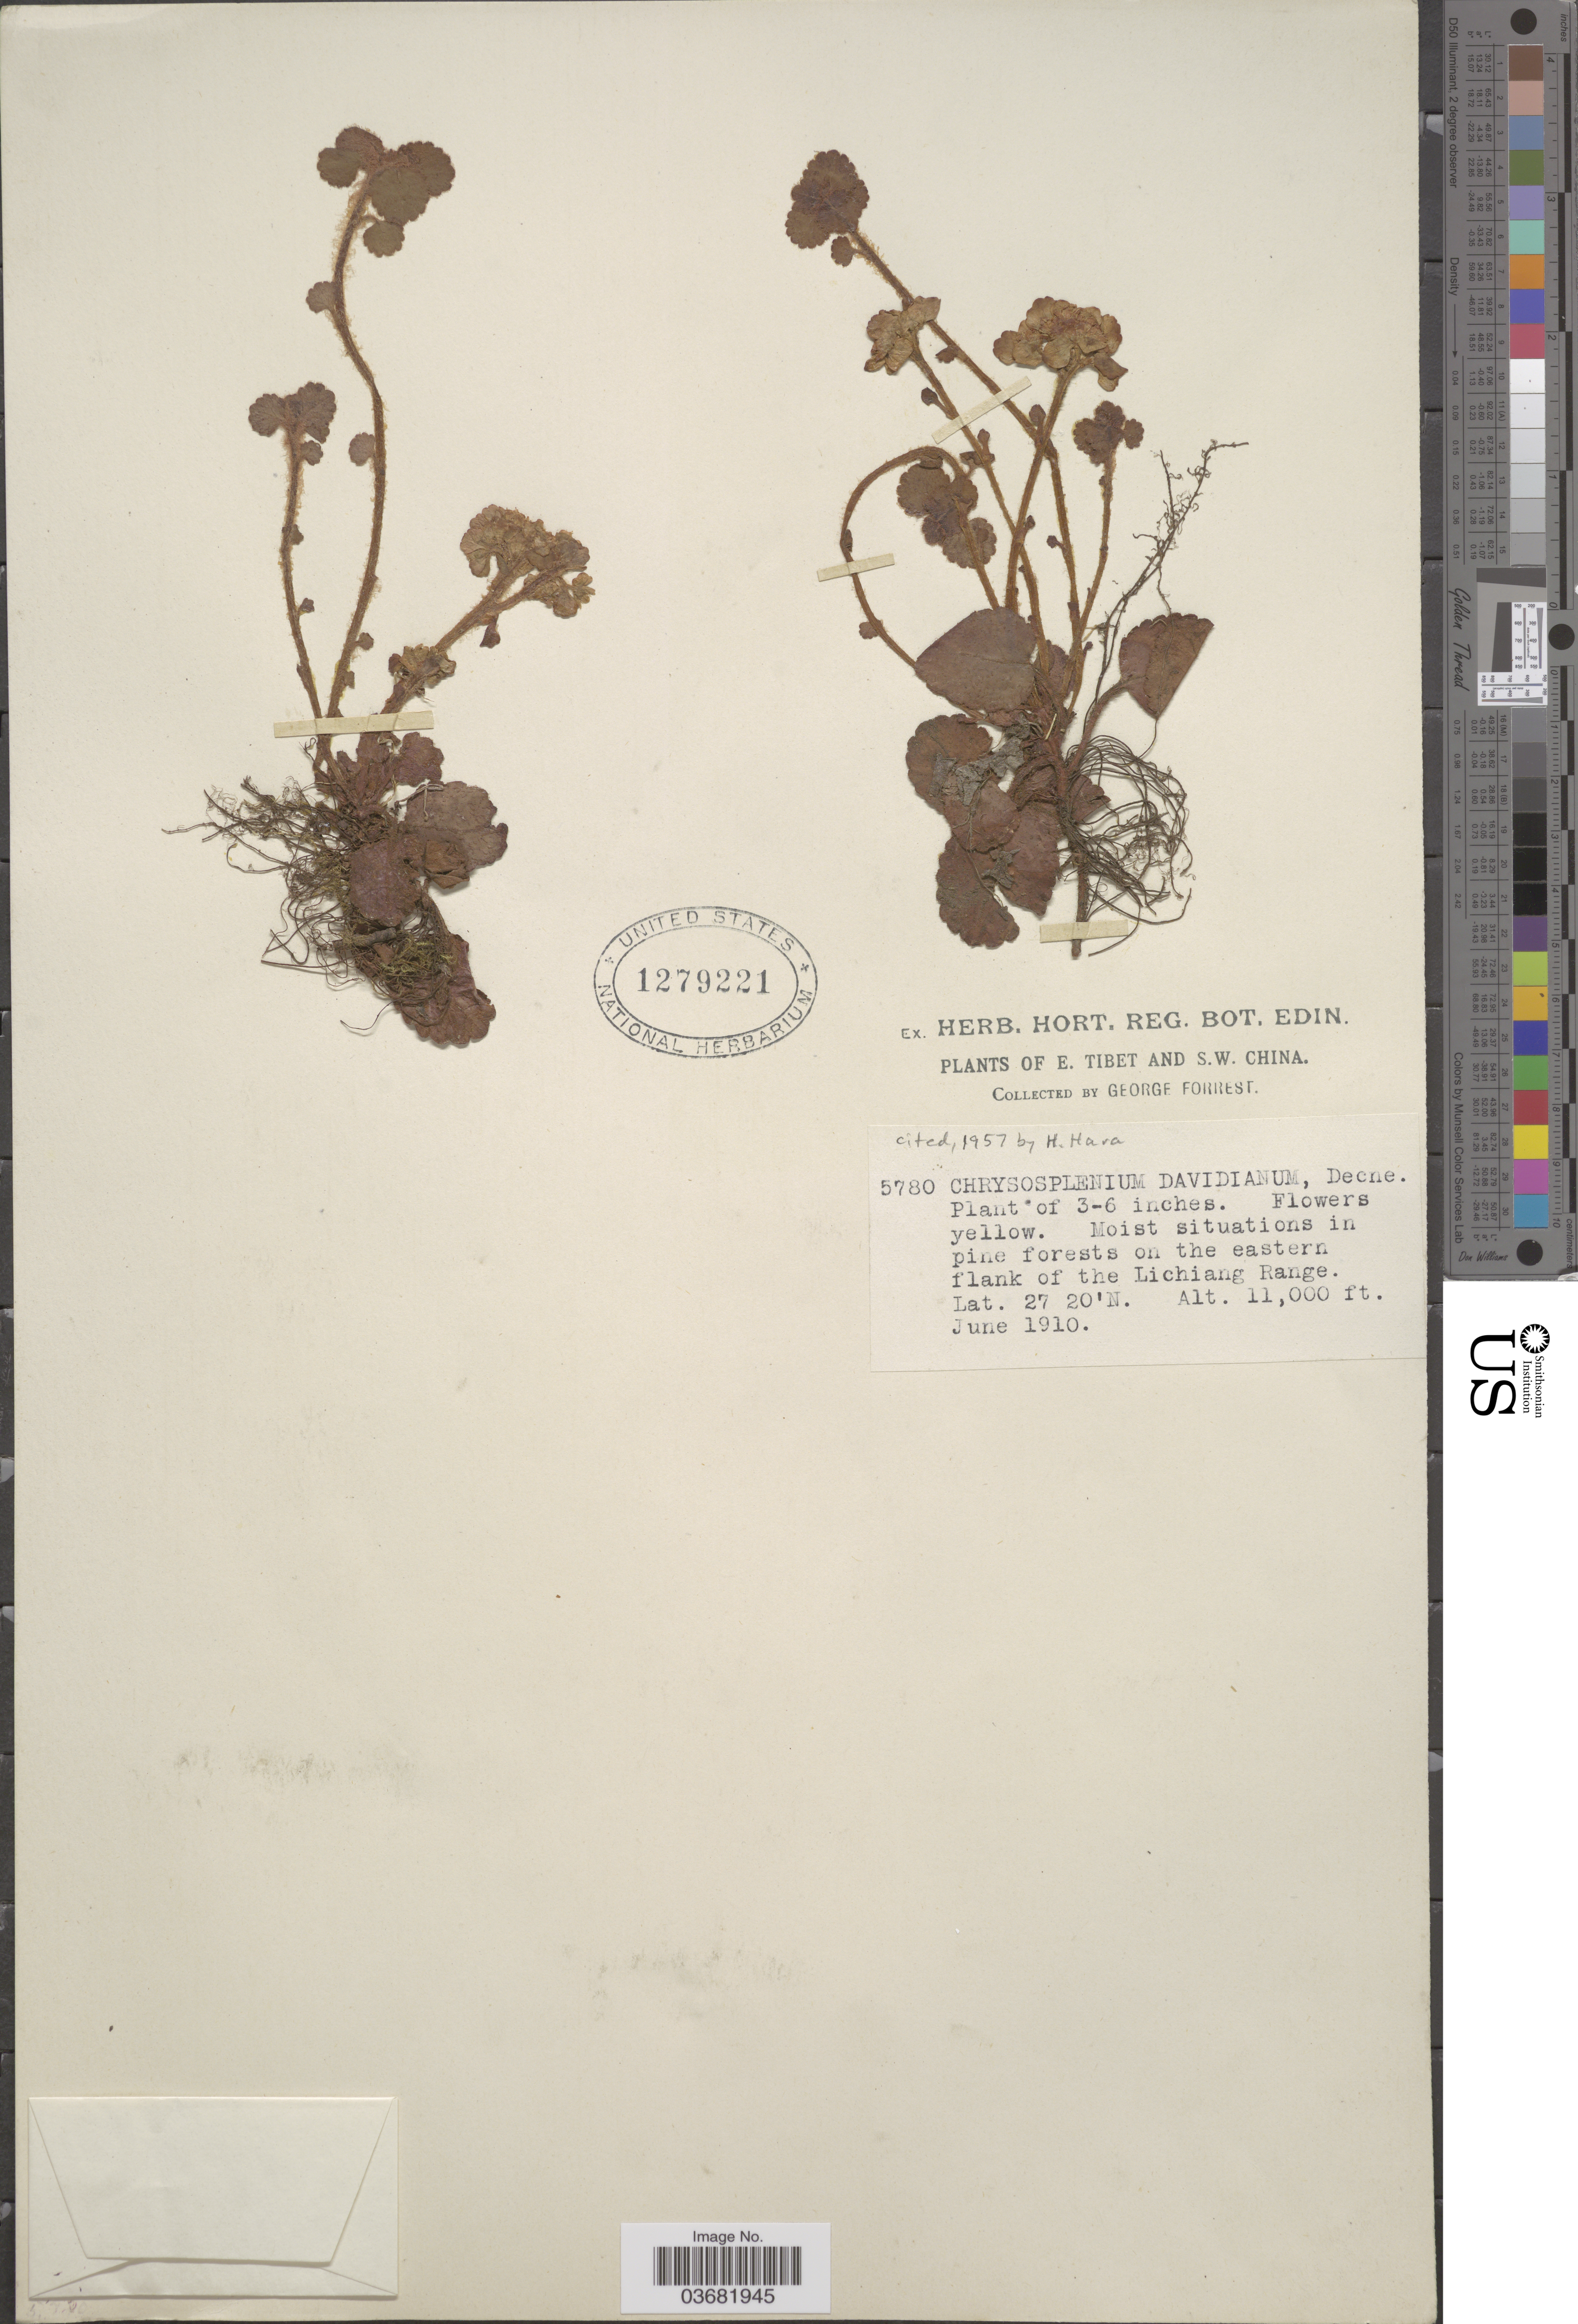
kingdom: Plantae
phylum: Tracheophyta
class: Magnoliopsida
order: Saxifragales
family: Saxifragaceae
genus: Chrysosplenium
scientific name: Chrysosplenium davidianum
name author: Decne. ex Maxim.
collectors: G. Forrest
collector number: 5780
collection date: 1910-06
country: China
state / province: Xizang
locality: E. Tibet and S.W. China. On the eastern flank of the Lichiang Range.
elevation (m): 3353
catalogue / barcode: US 1279221